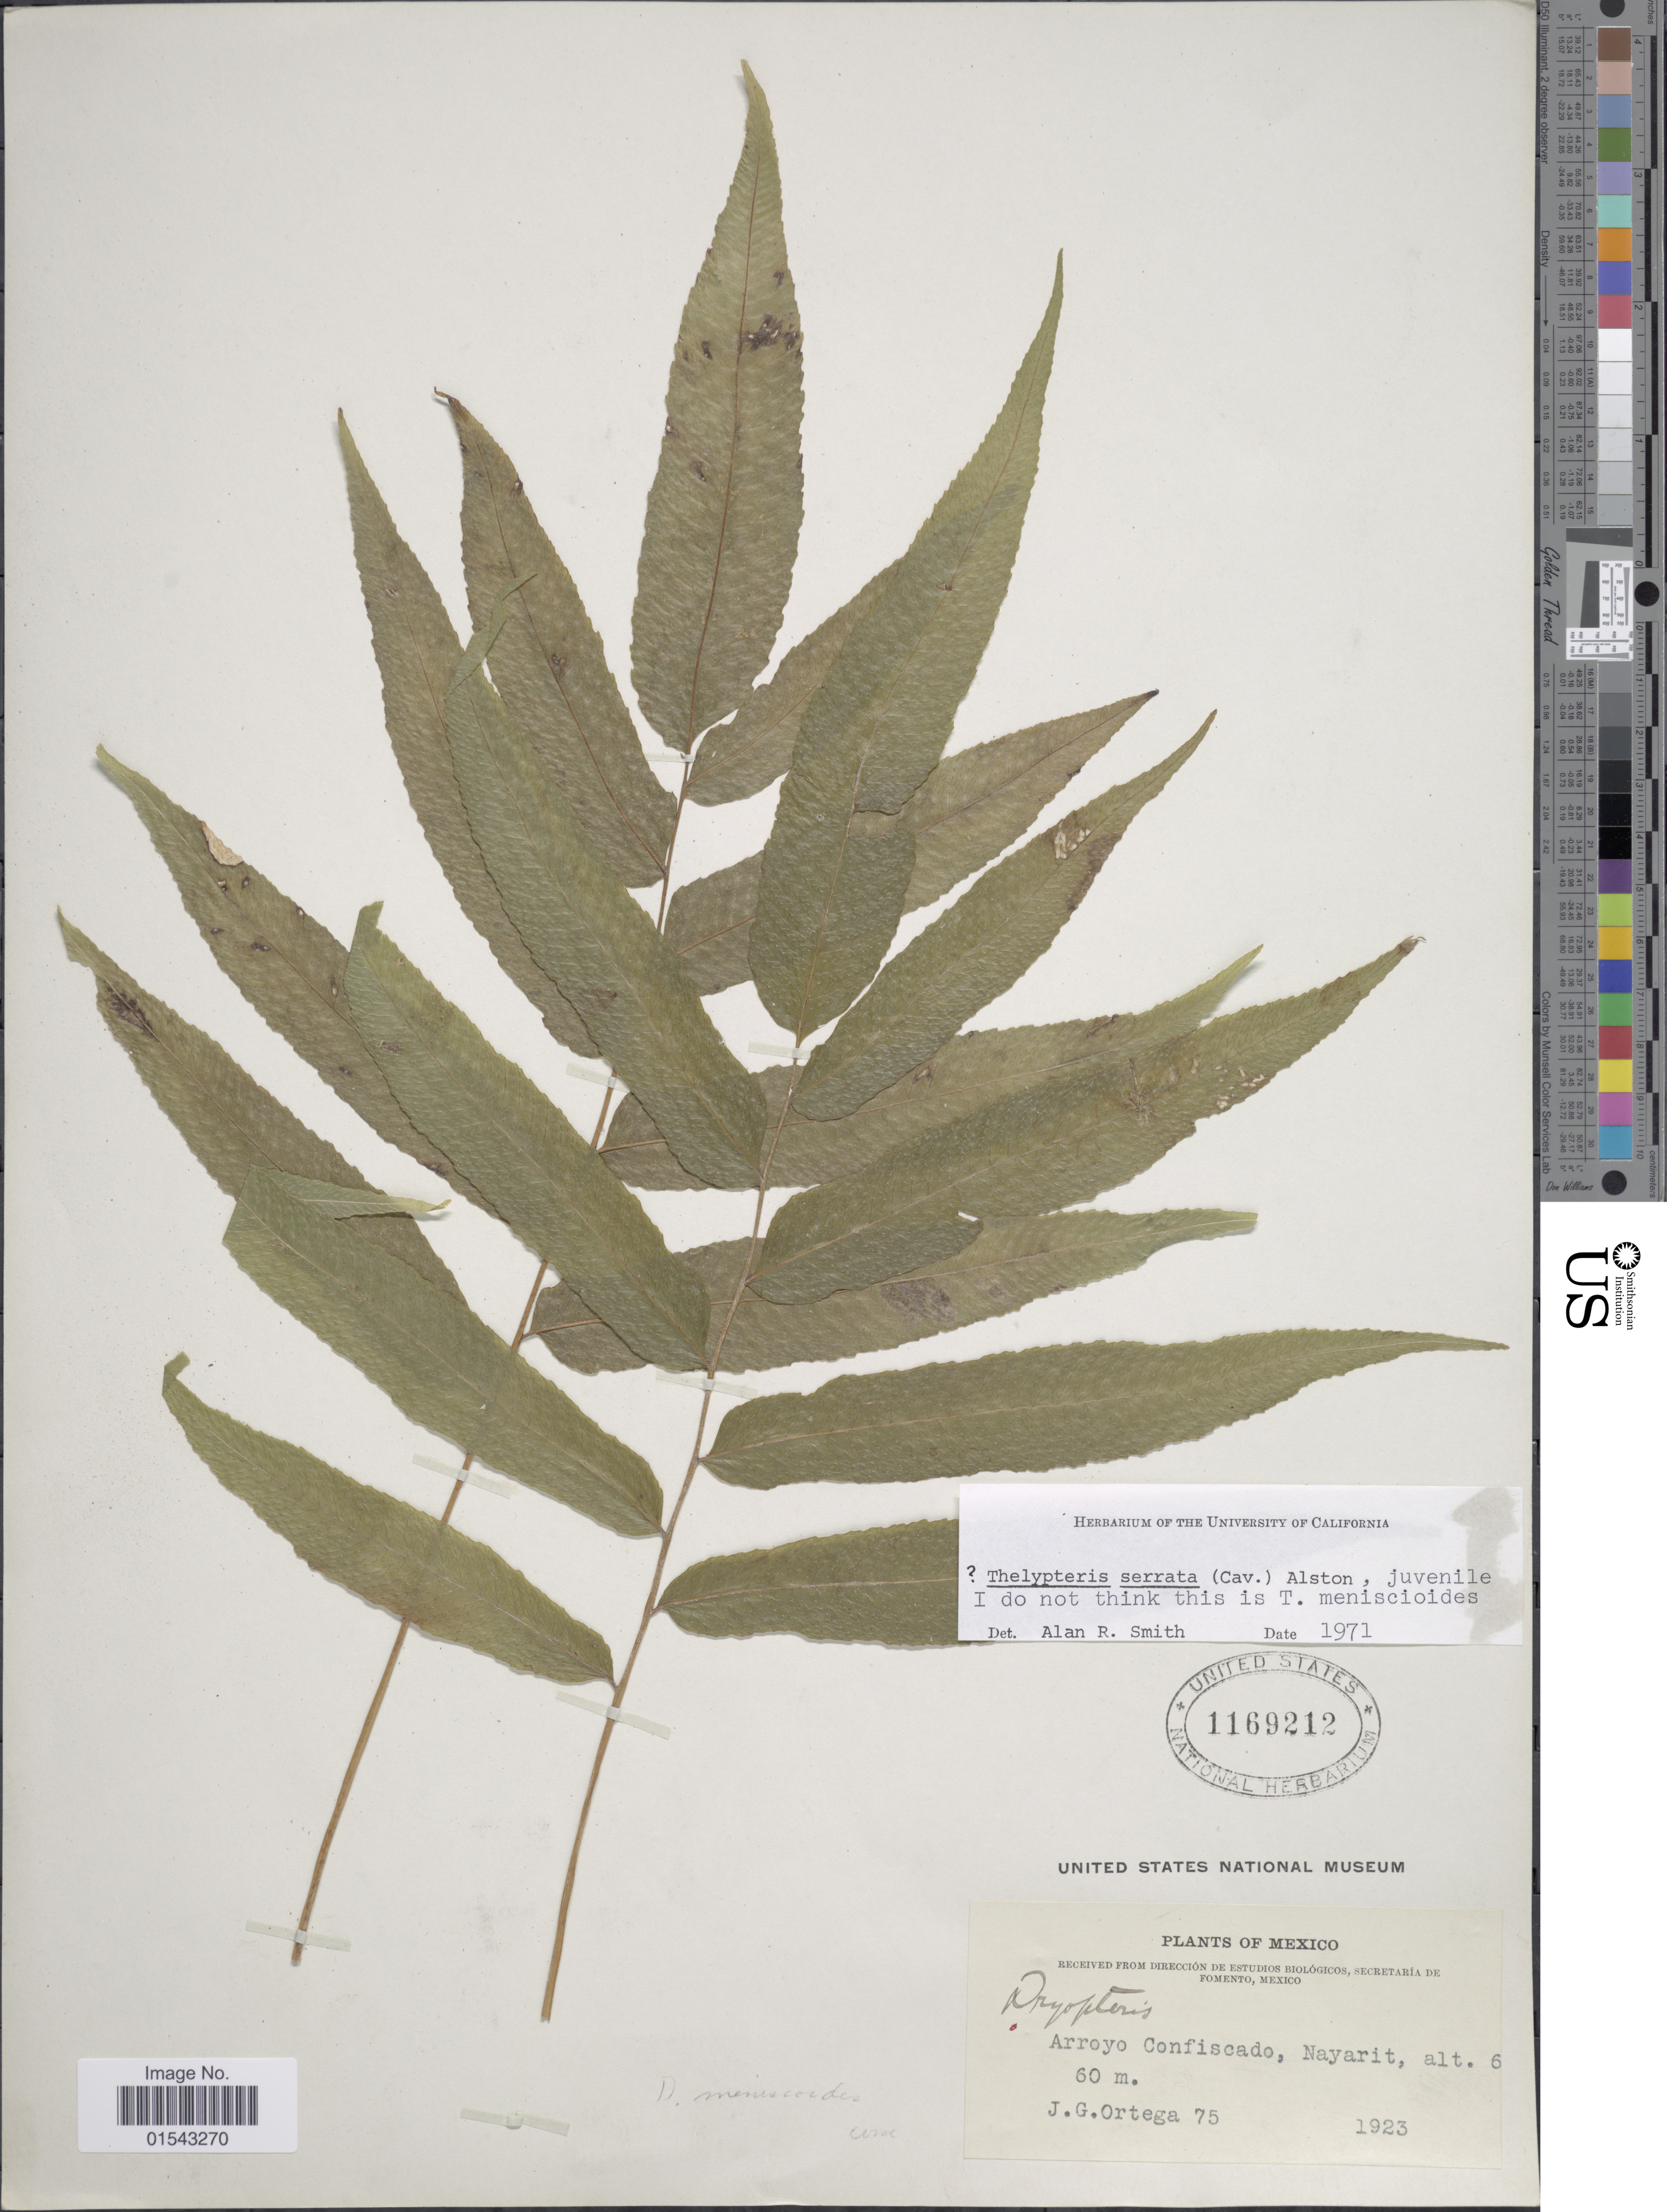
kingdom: Plantae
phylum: Tracheophyta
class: Polypodiopsida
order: Polypodiales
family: Thelypteridaceae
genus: Meniscium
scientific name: Meniscium serratum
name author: Cav.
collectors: J. Ortega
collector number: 75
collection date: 1923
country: Mexico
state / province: Nayarit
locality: Mexico, Arroyo Confiscado, Nayarit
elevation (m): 660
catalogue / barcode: US 1169212